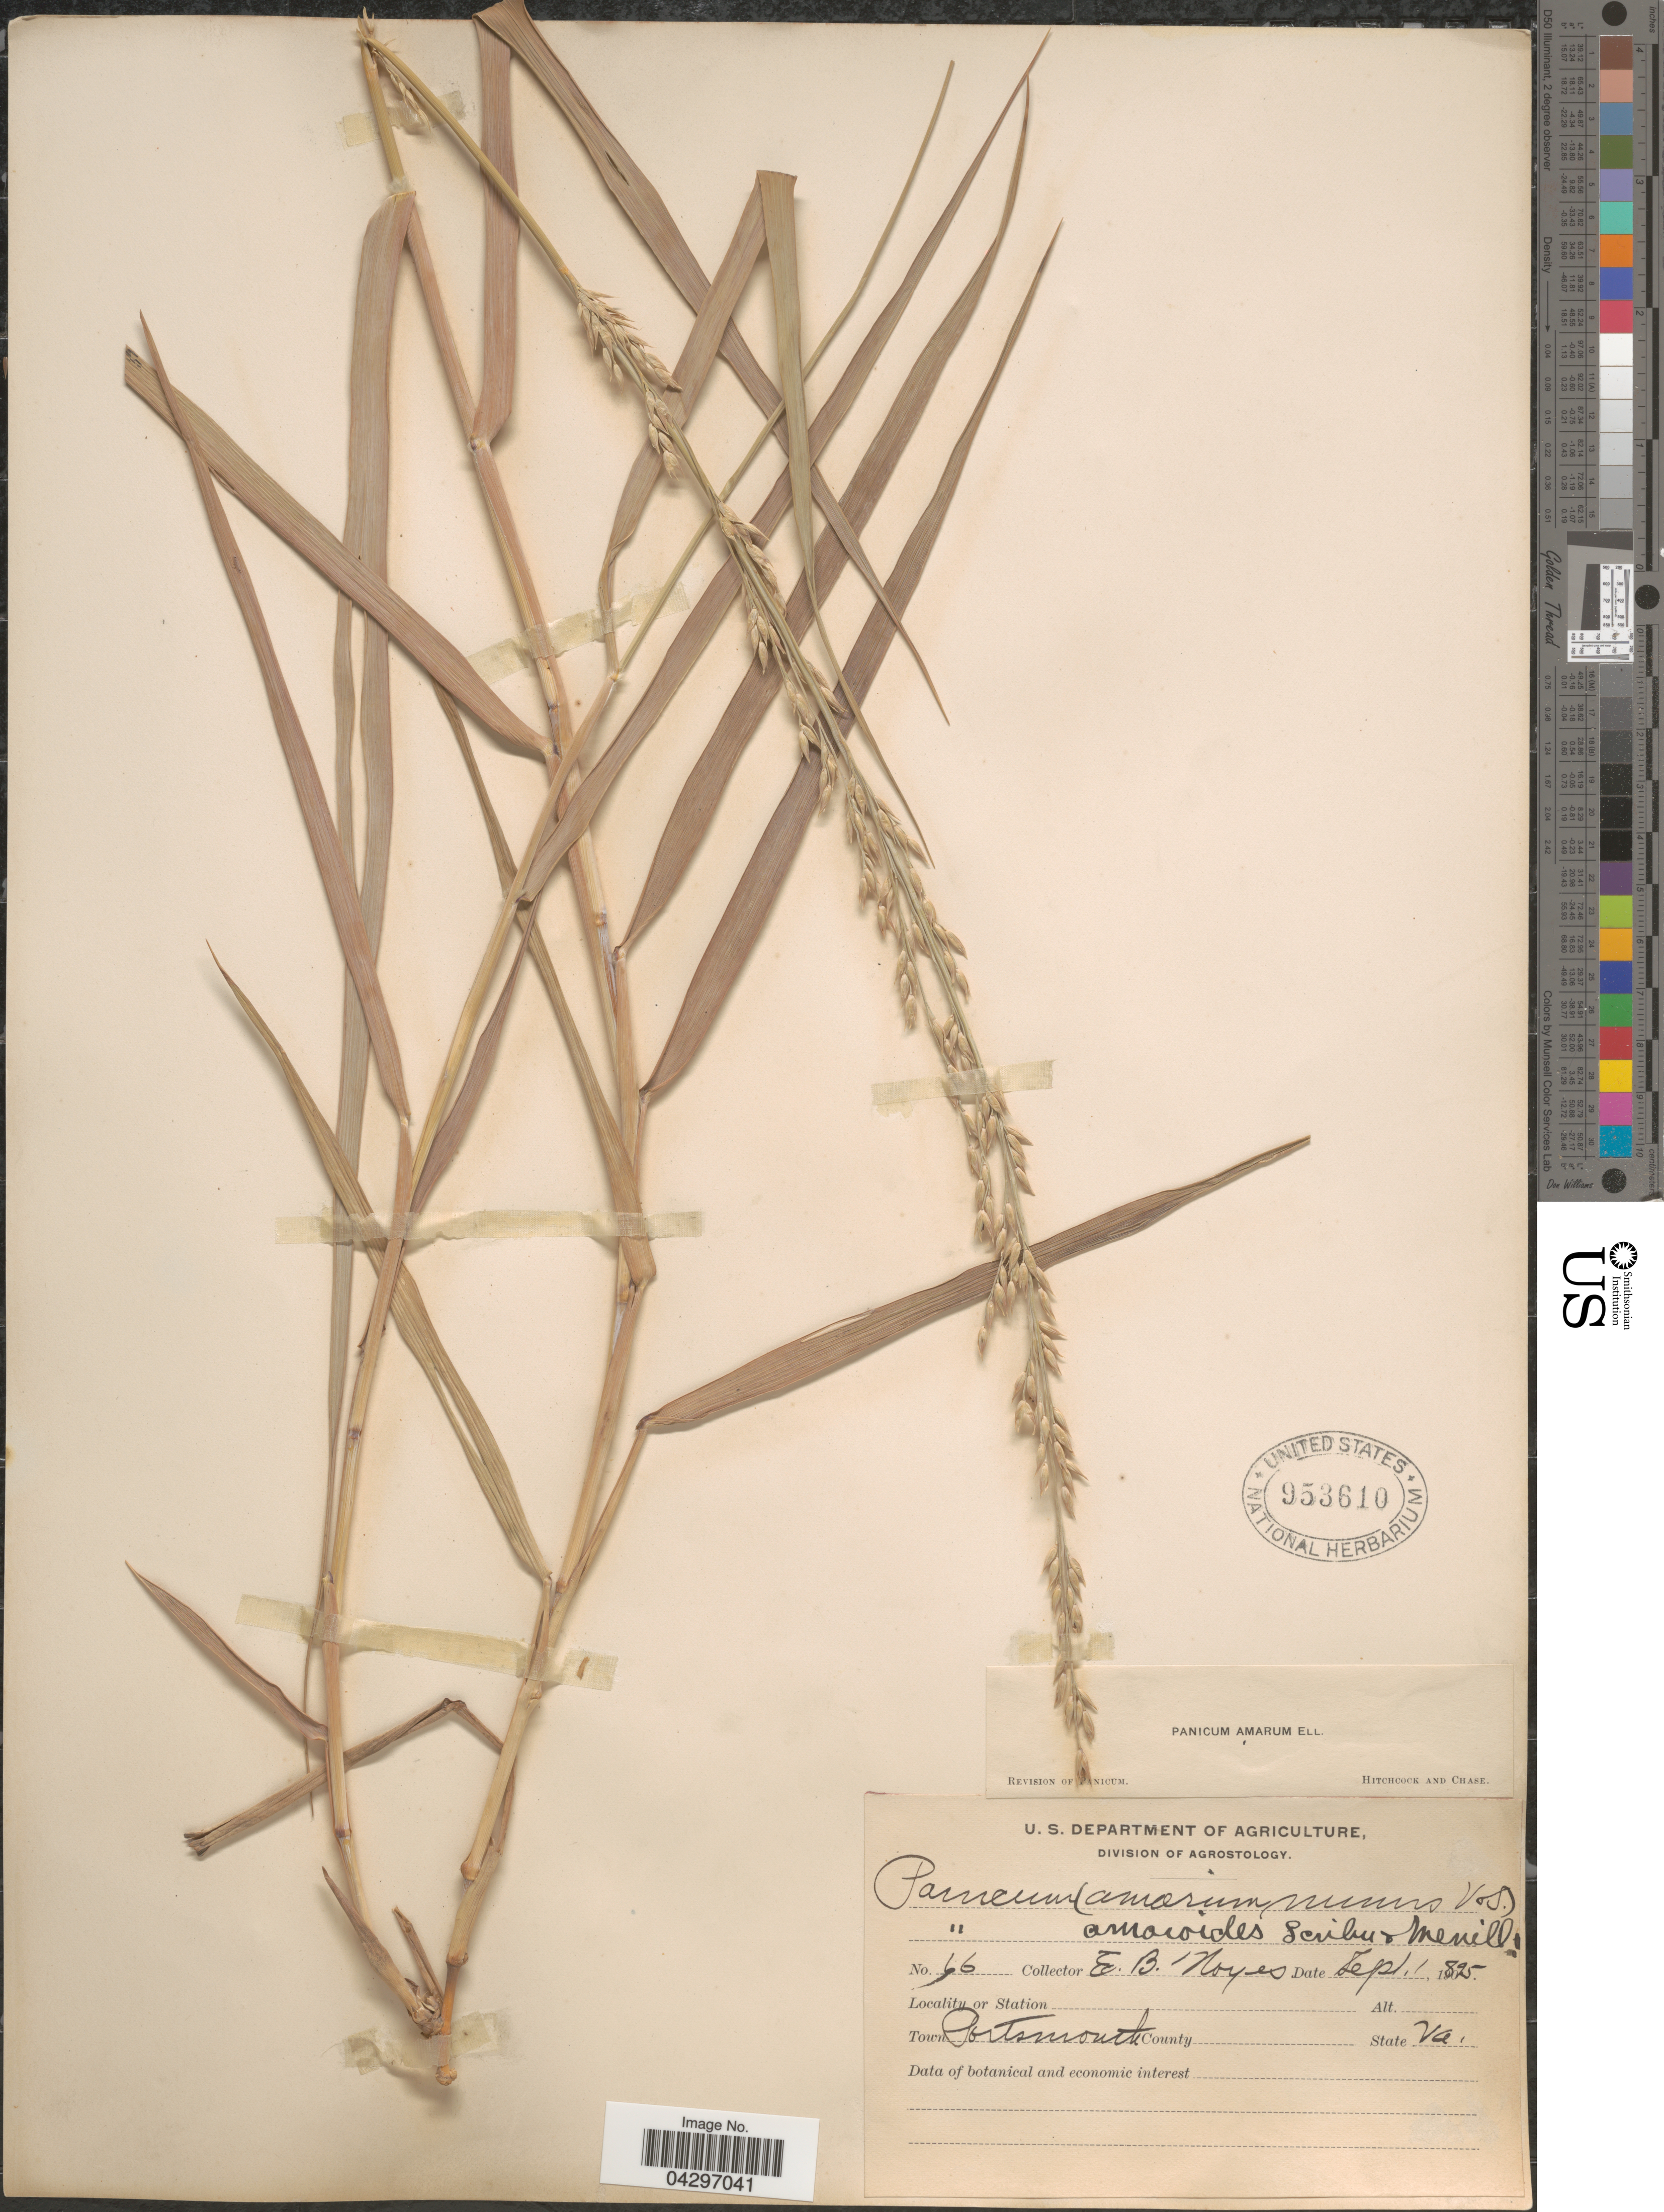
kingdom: Plantae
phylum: Tracheophyta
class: Liliopsida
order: Poales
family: Poaceae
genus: Panicum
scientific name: Panicum amarum var. amarulum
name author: (Hitchc. & Chase) Freckmann & Lelong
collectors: E. Noyes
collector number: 66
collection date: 1825-09-01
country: United States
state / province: Virginia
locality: Town Portsmouth.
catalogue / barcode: US 953610